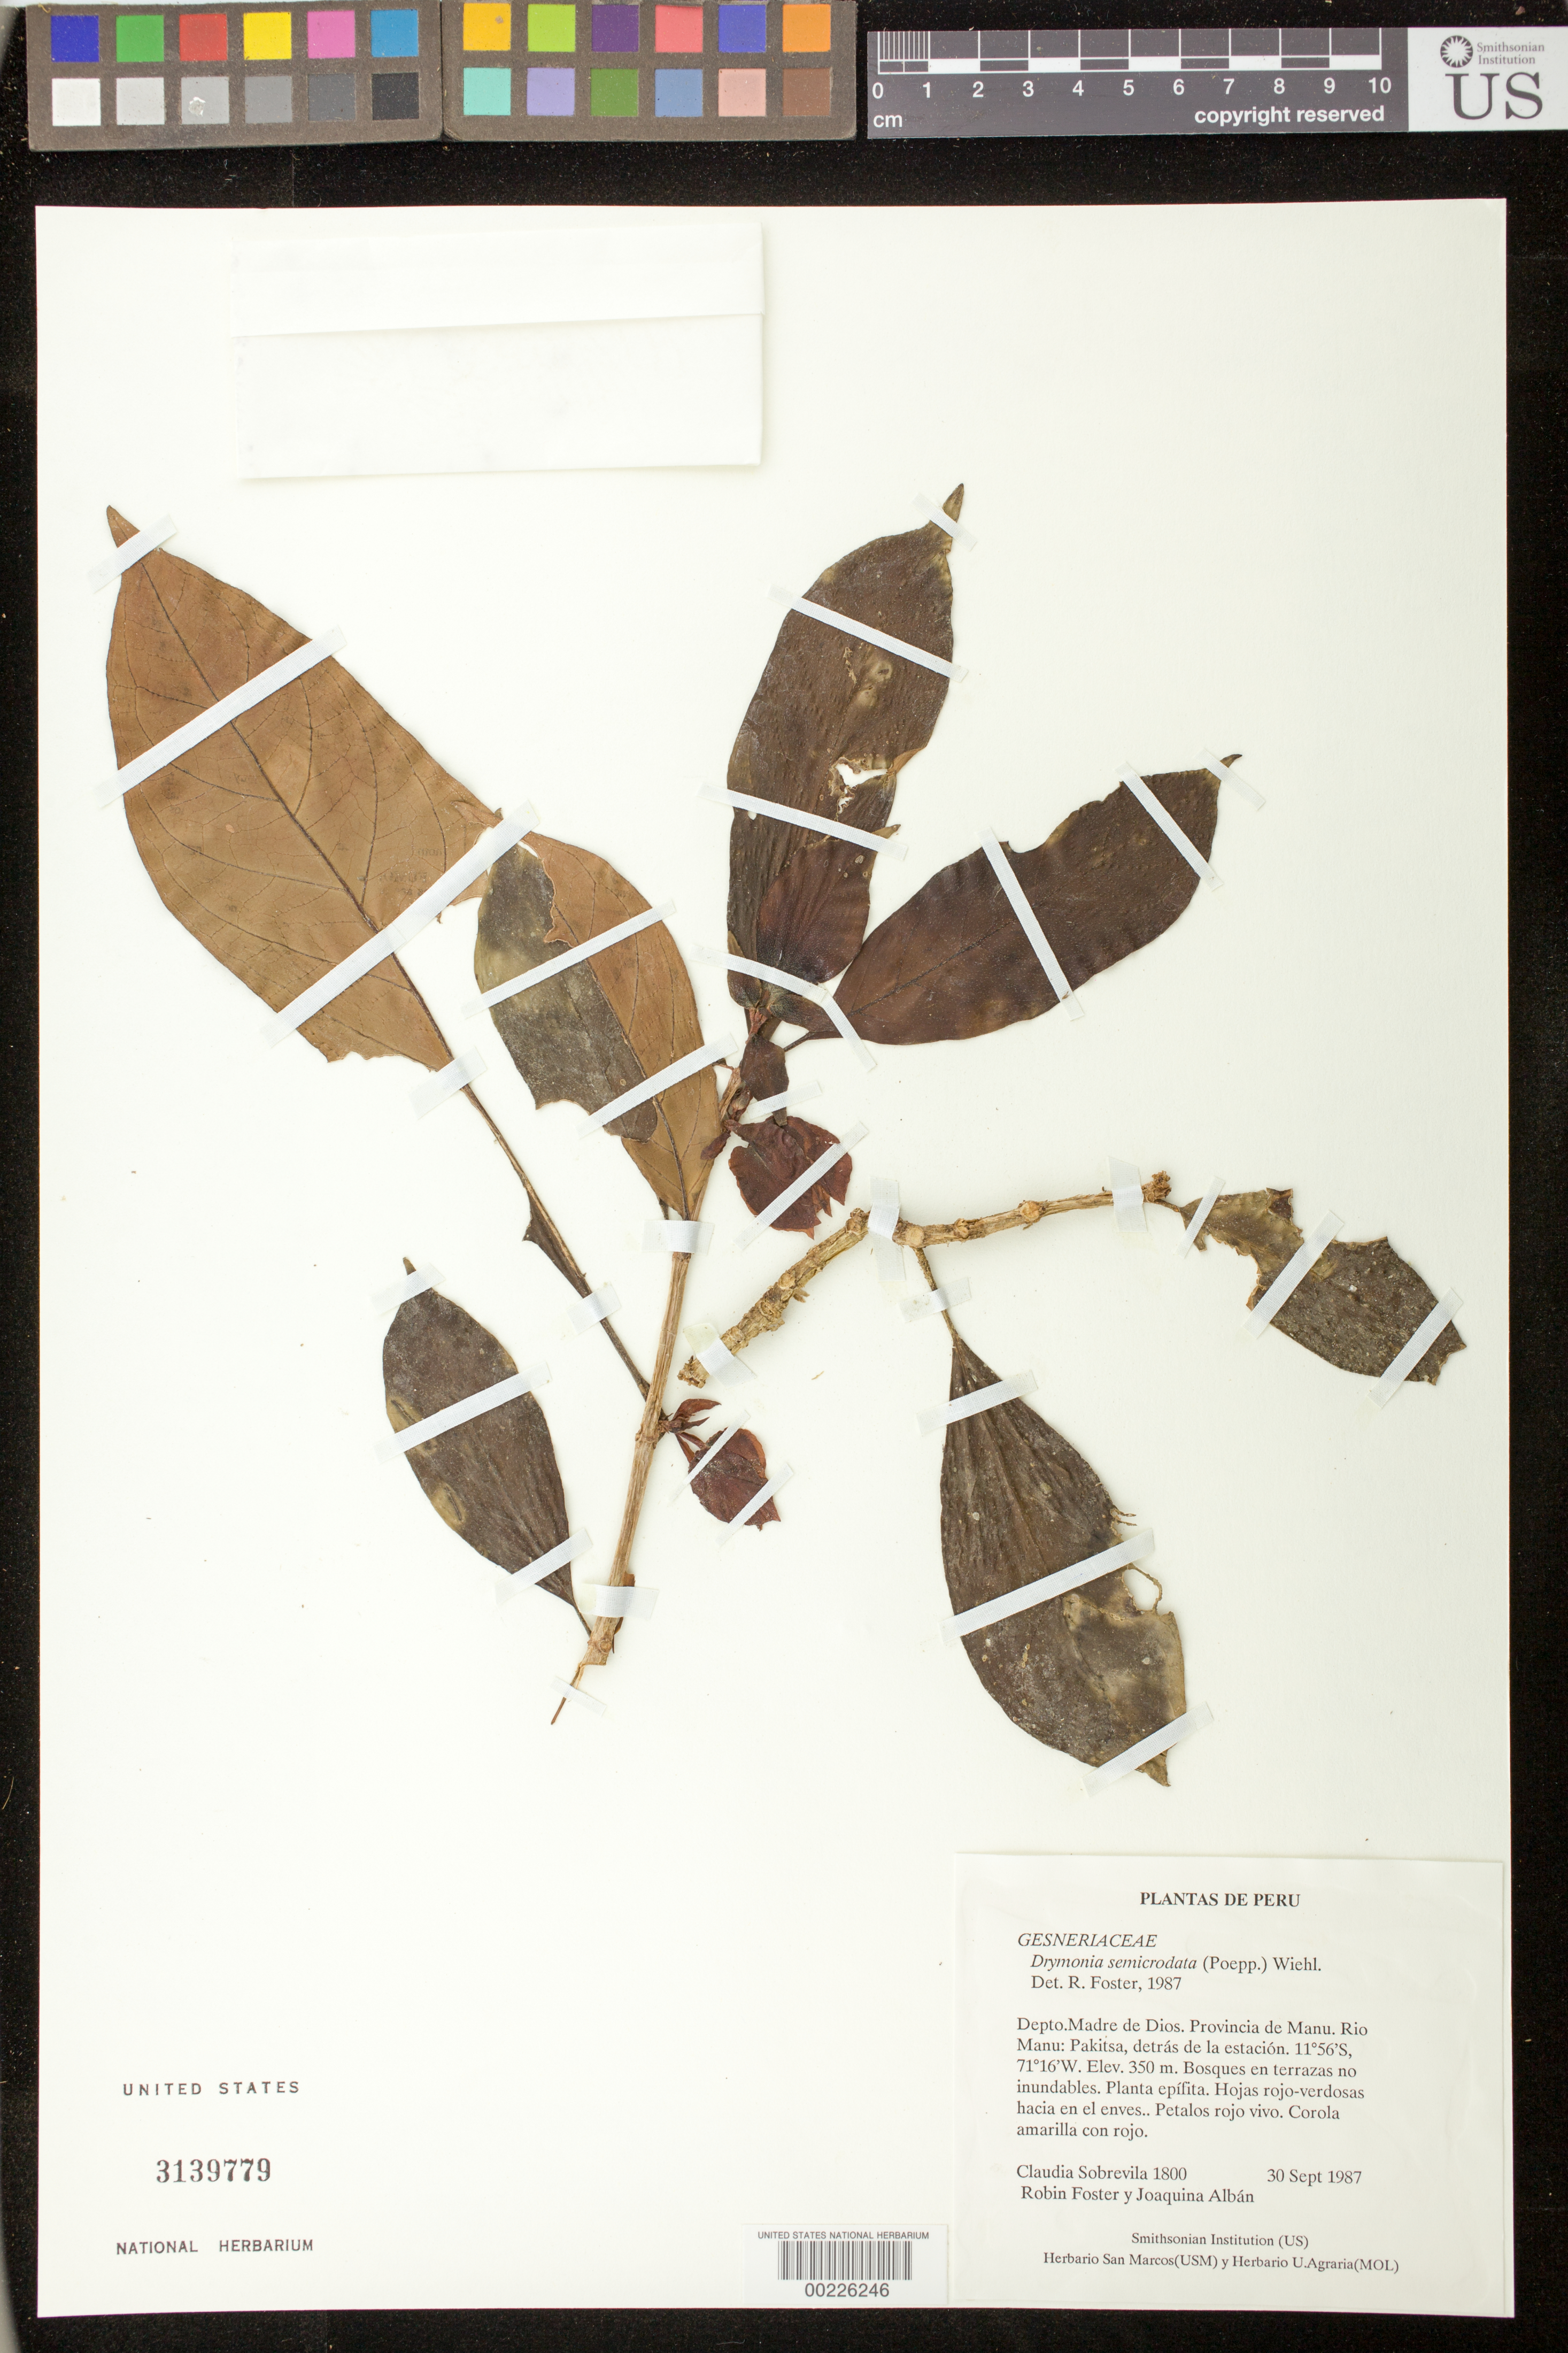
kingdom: Plantae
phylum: Tracheophyta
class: Magnoliopsida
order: Lamiales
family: Gesneriaceae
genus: Drymonia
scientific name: Drymonia semicordata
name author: (Poepp.) Wiehler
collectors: C. Sobrevila & et al.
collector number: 1800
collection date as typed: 30 Sep 1987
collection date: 1987-09-30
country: Peru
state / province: Madre de Dios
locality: Manu Prov., Rio Manu, Pakitsa, behind the station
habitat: Forests on non-inundated terrain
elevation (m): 350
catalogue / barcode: US 3139779